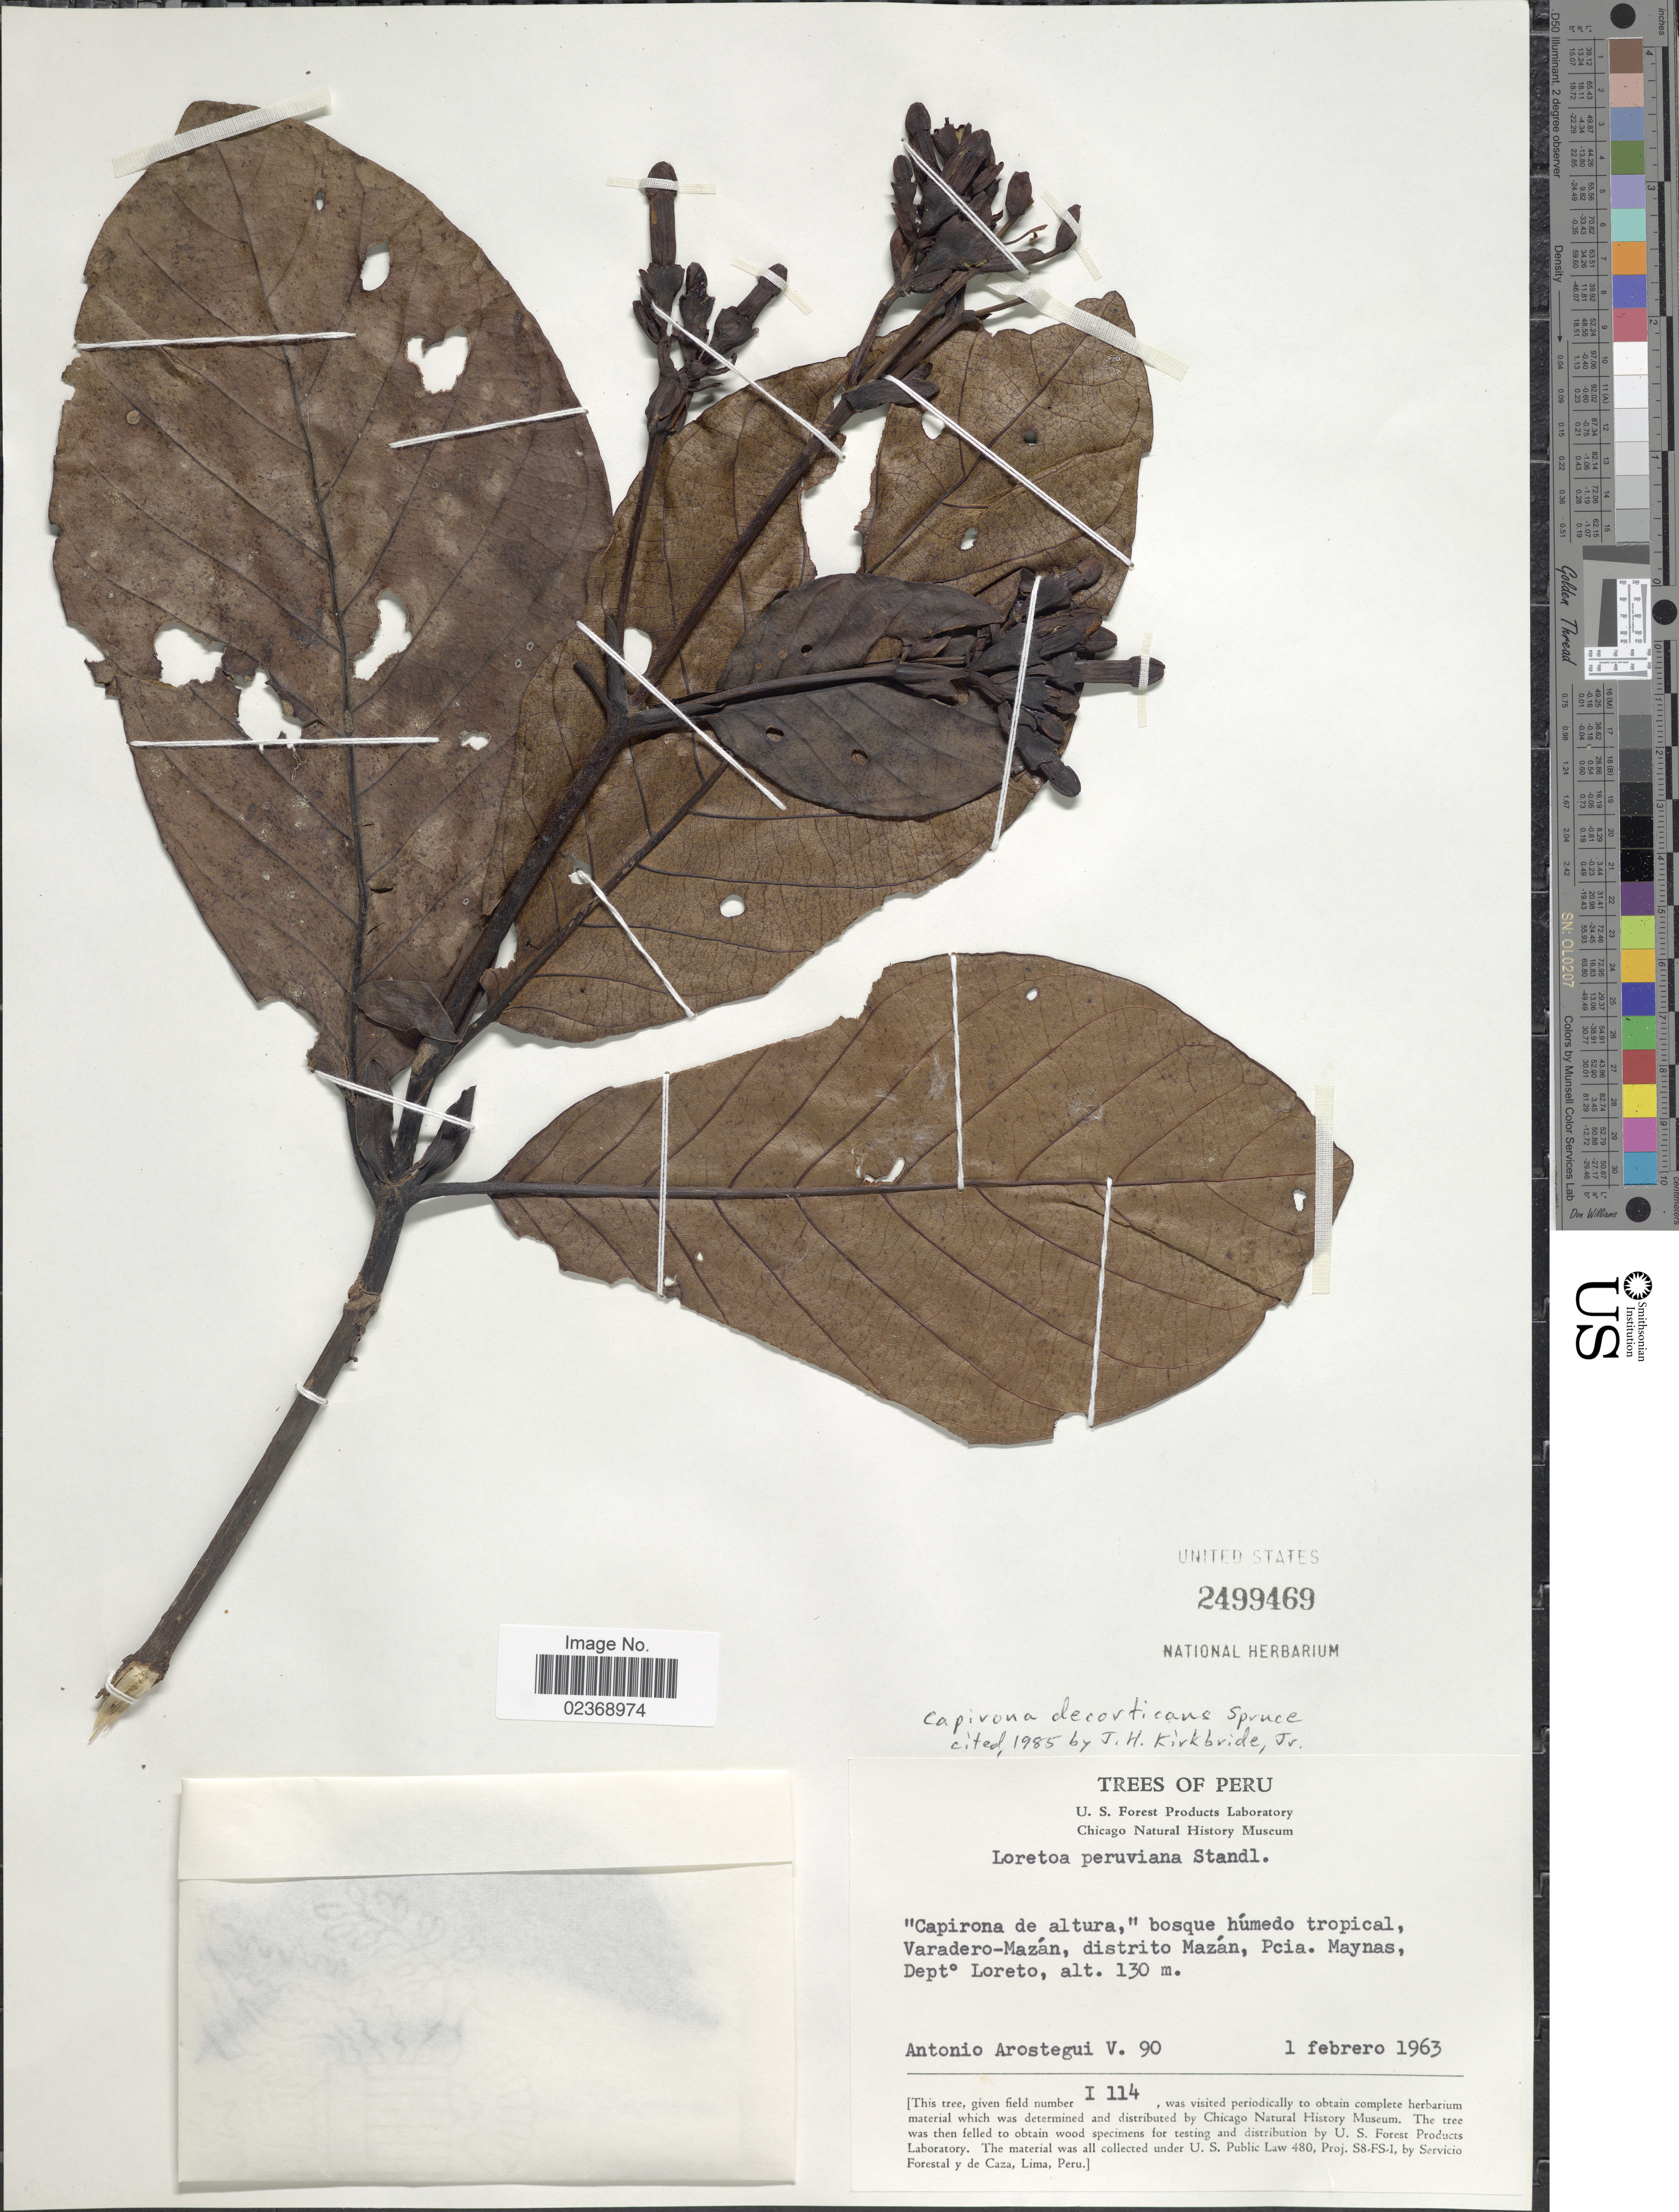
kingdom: Plantae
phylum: Tracheophyta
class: Magnoliopsida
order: Gentianales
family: Rubiaceae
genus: Capirona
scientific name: Capirona decorticans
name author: Spruce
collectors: A. Arostegui V.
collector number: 90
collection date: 1963-02-01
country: Peru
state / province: Loreto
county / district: Maynas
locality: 'Capirona de altura,' bosque húmedo tropical, Varadero Amazonas, Mazán, distrito Mazán, Pcio. Maynas, Dept° Loreto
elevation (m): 130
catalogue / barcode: US 2499469